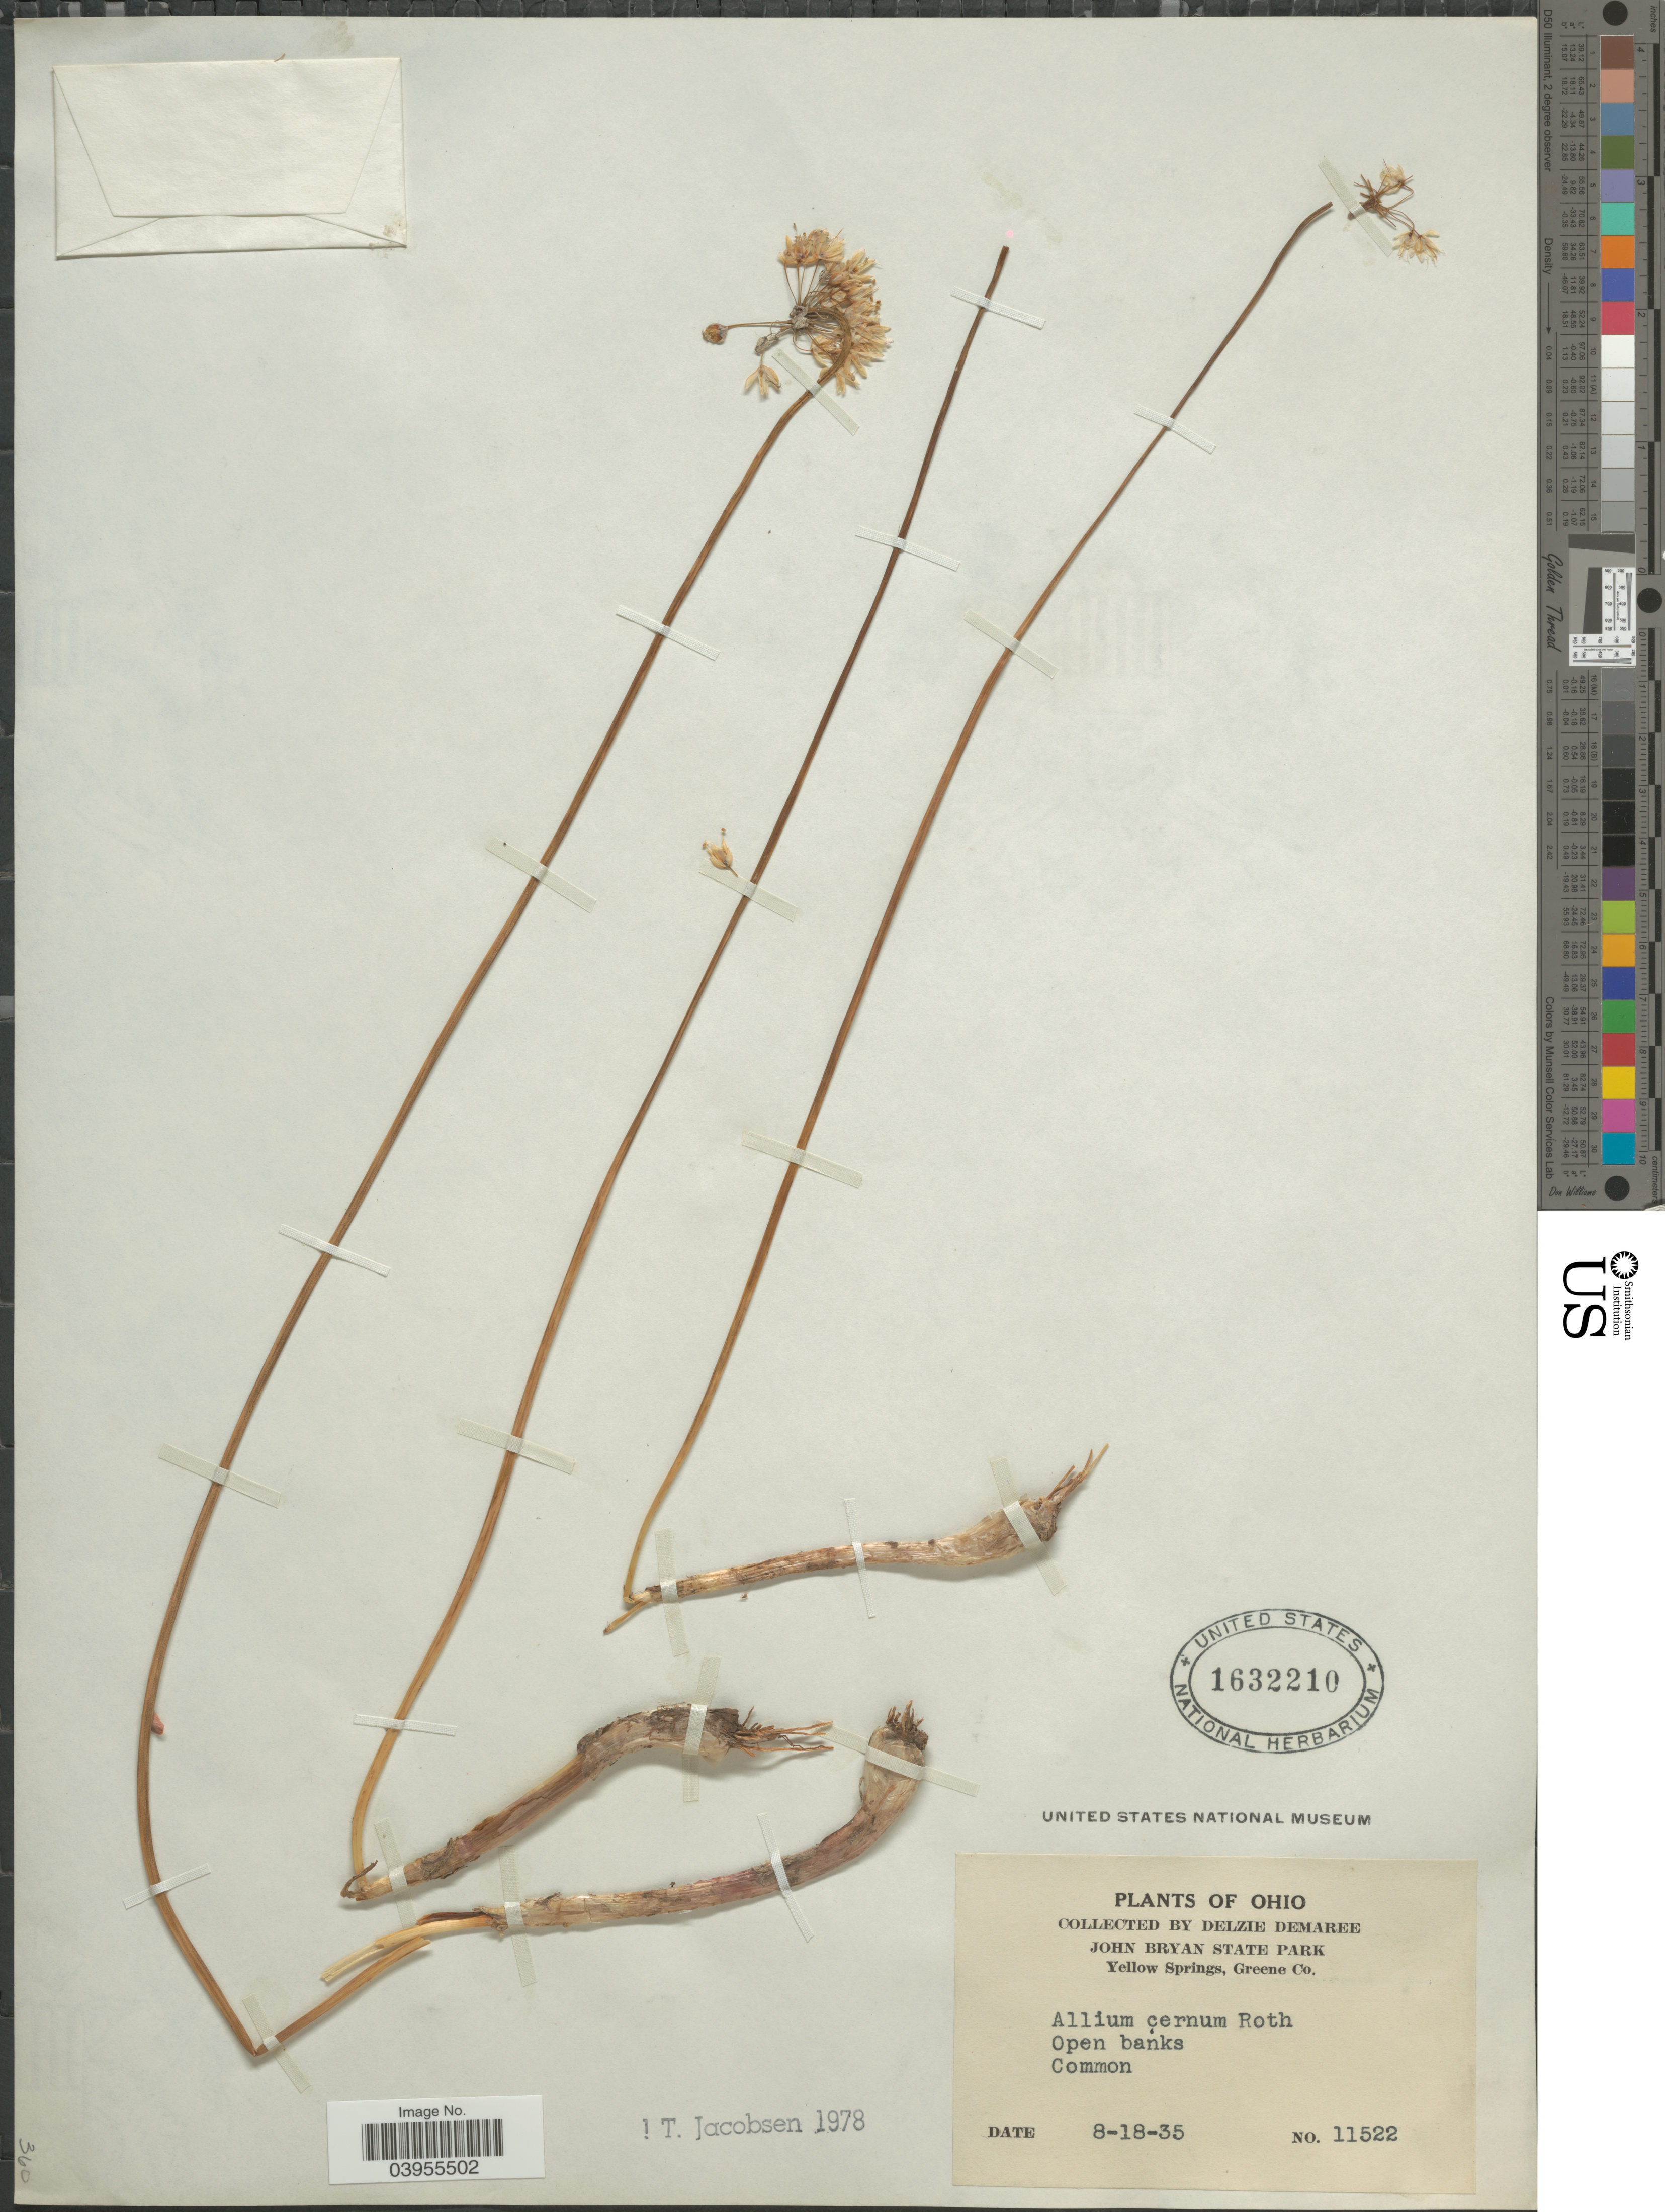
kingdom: Plantae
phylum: Tracheophyta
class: Liliopsida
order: Asparagales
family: Amaryllidaceae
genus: Allium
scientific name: Allium cernuum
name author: Roth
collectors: D. Demaree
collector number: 11522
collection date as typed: Transcribed d/m/y: 18/8/35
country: United States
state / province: Ohio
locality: John Bryan State Park. Yellow Springs, Greene Co.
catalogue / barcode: US 1632210